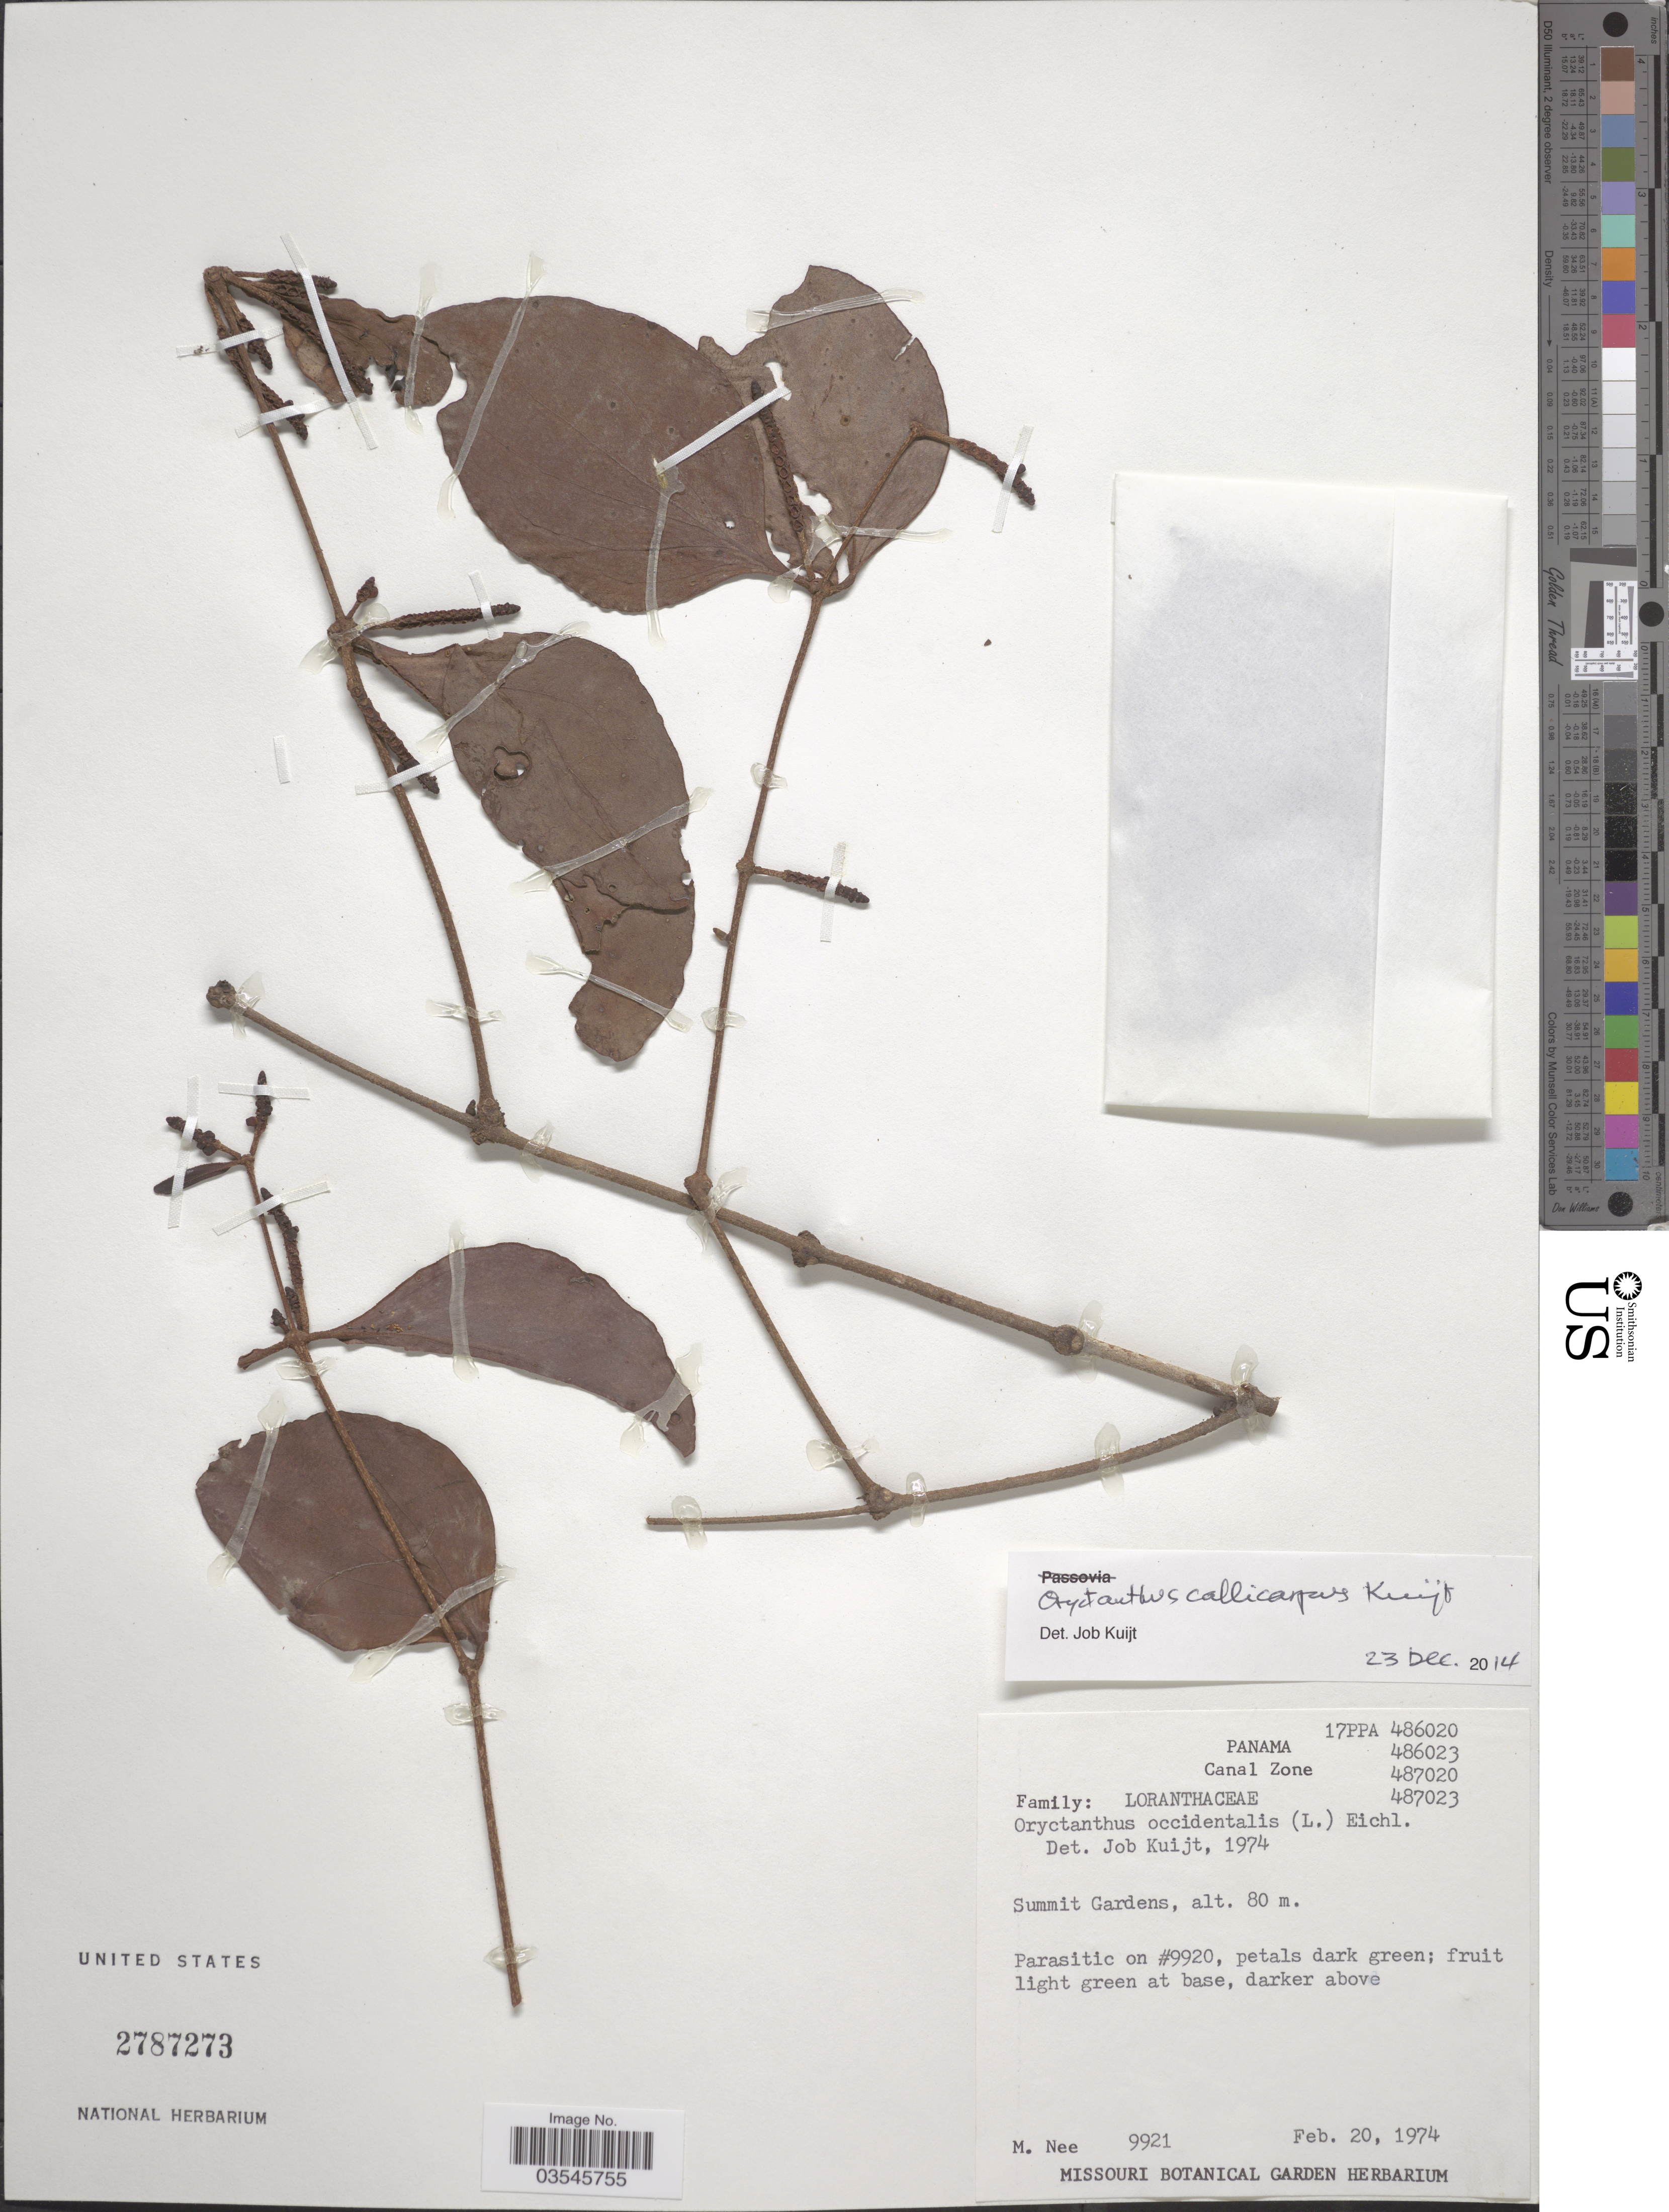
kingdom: Plantae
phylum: Tracheophyta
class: Magnoliopsida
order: Santalales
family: Loranthaceae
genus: Oryctanthus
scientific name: Oryctanthus callicarpus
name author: Kuijt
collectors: M. Nee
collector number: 9921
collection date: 1974-02-20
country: Panama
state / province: Colón / Panamá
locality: Canal Zone. Summit Gardens.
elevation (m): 80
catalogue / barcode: US 2787273